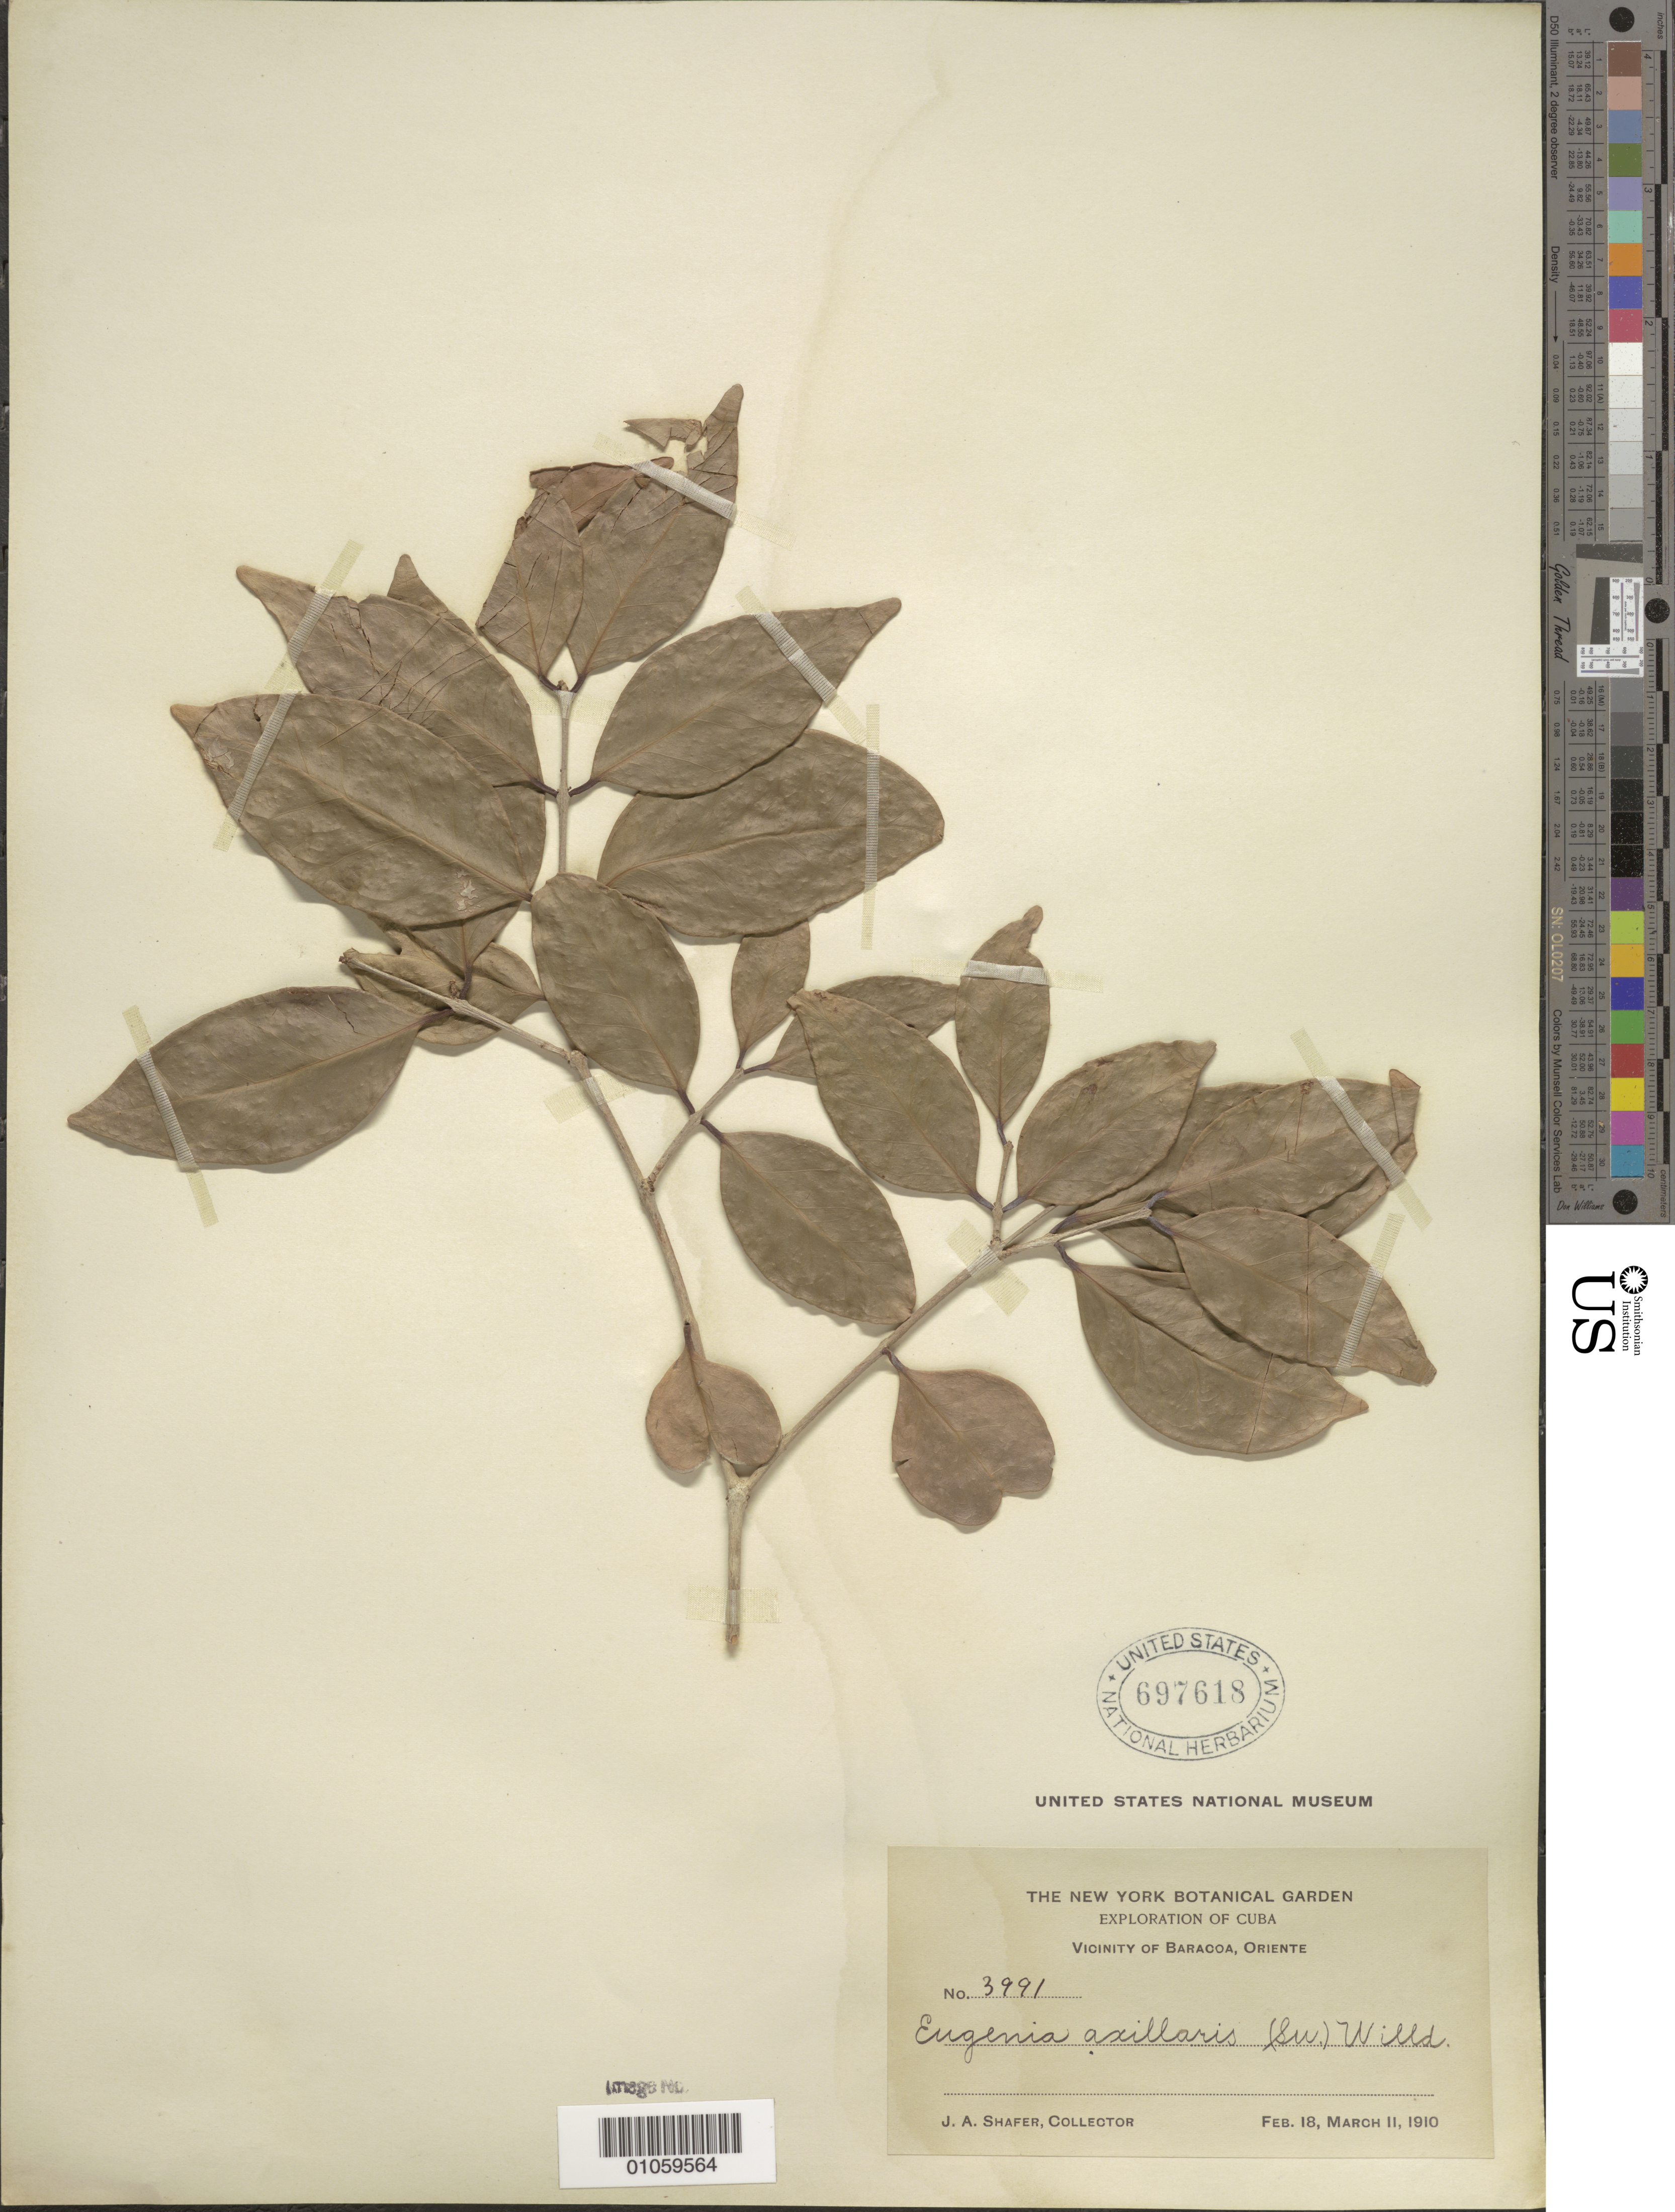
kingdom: Plantae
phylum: Tracheophyta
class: Magnoliopsida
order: Myrtales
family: Myrtaceae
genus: Eugenia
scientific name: Eugenia axillaris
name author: (Sw.) Willd.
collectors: J. A. Shafer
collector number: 3991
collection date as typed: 18 Feb 1910 and 11 Mar 1910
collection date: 1910-02-18,1910-03-11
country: Cuba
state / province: Guantanamo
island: Cuba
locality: Vicinity of Baracoa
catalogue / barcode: US 697618